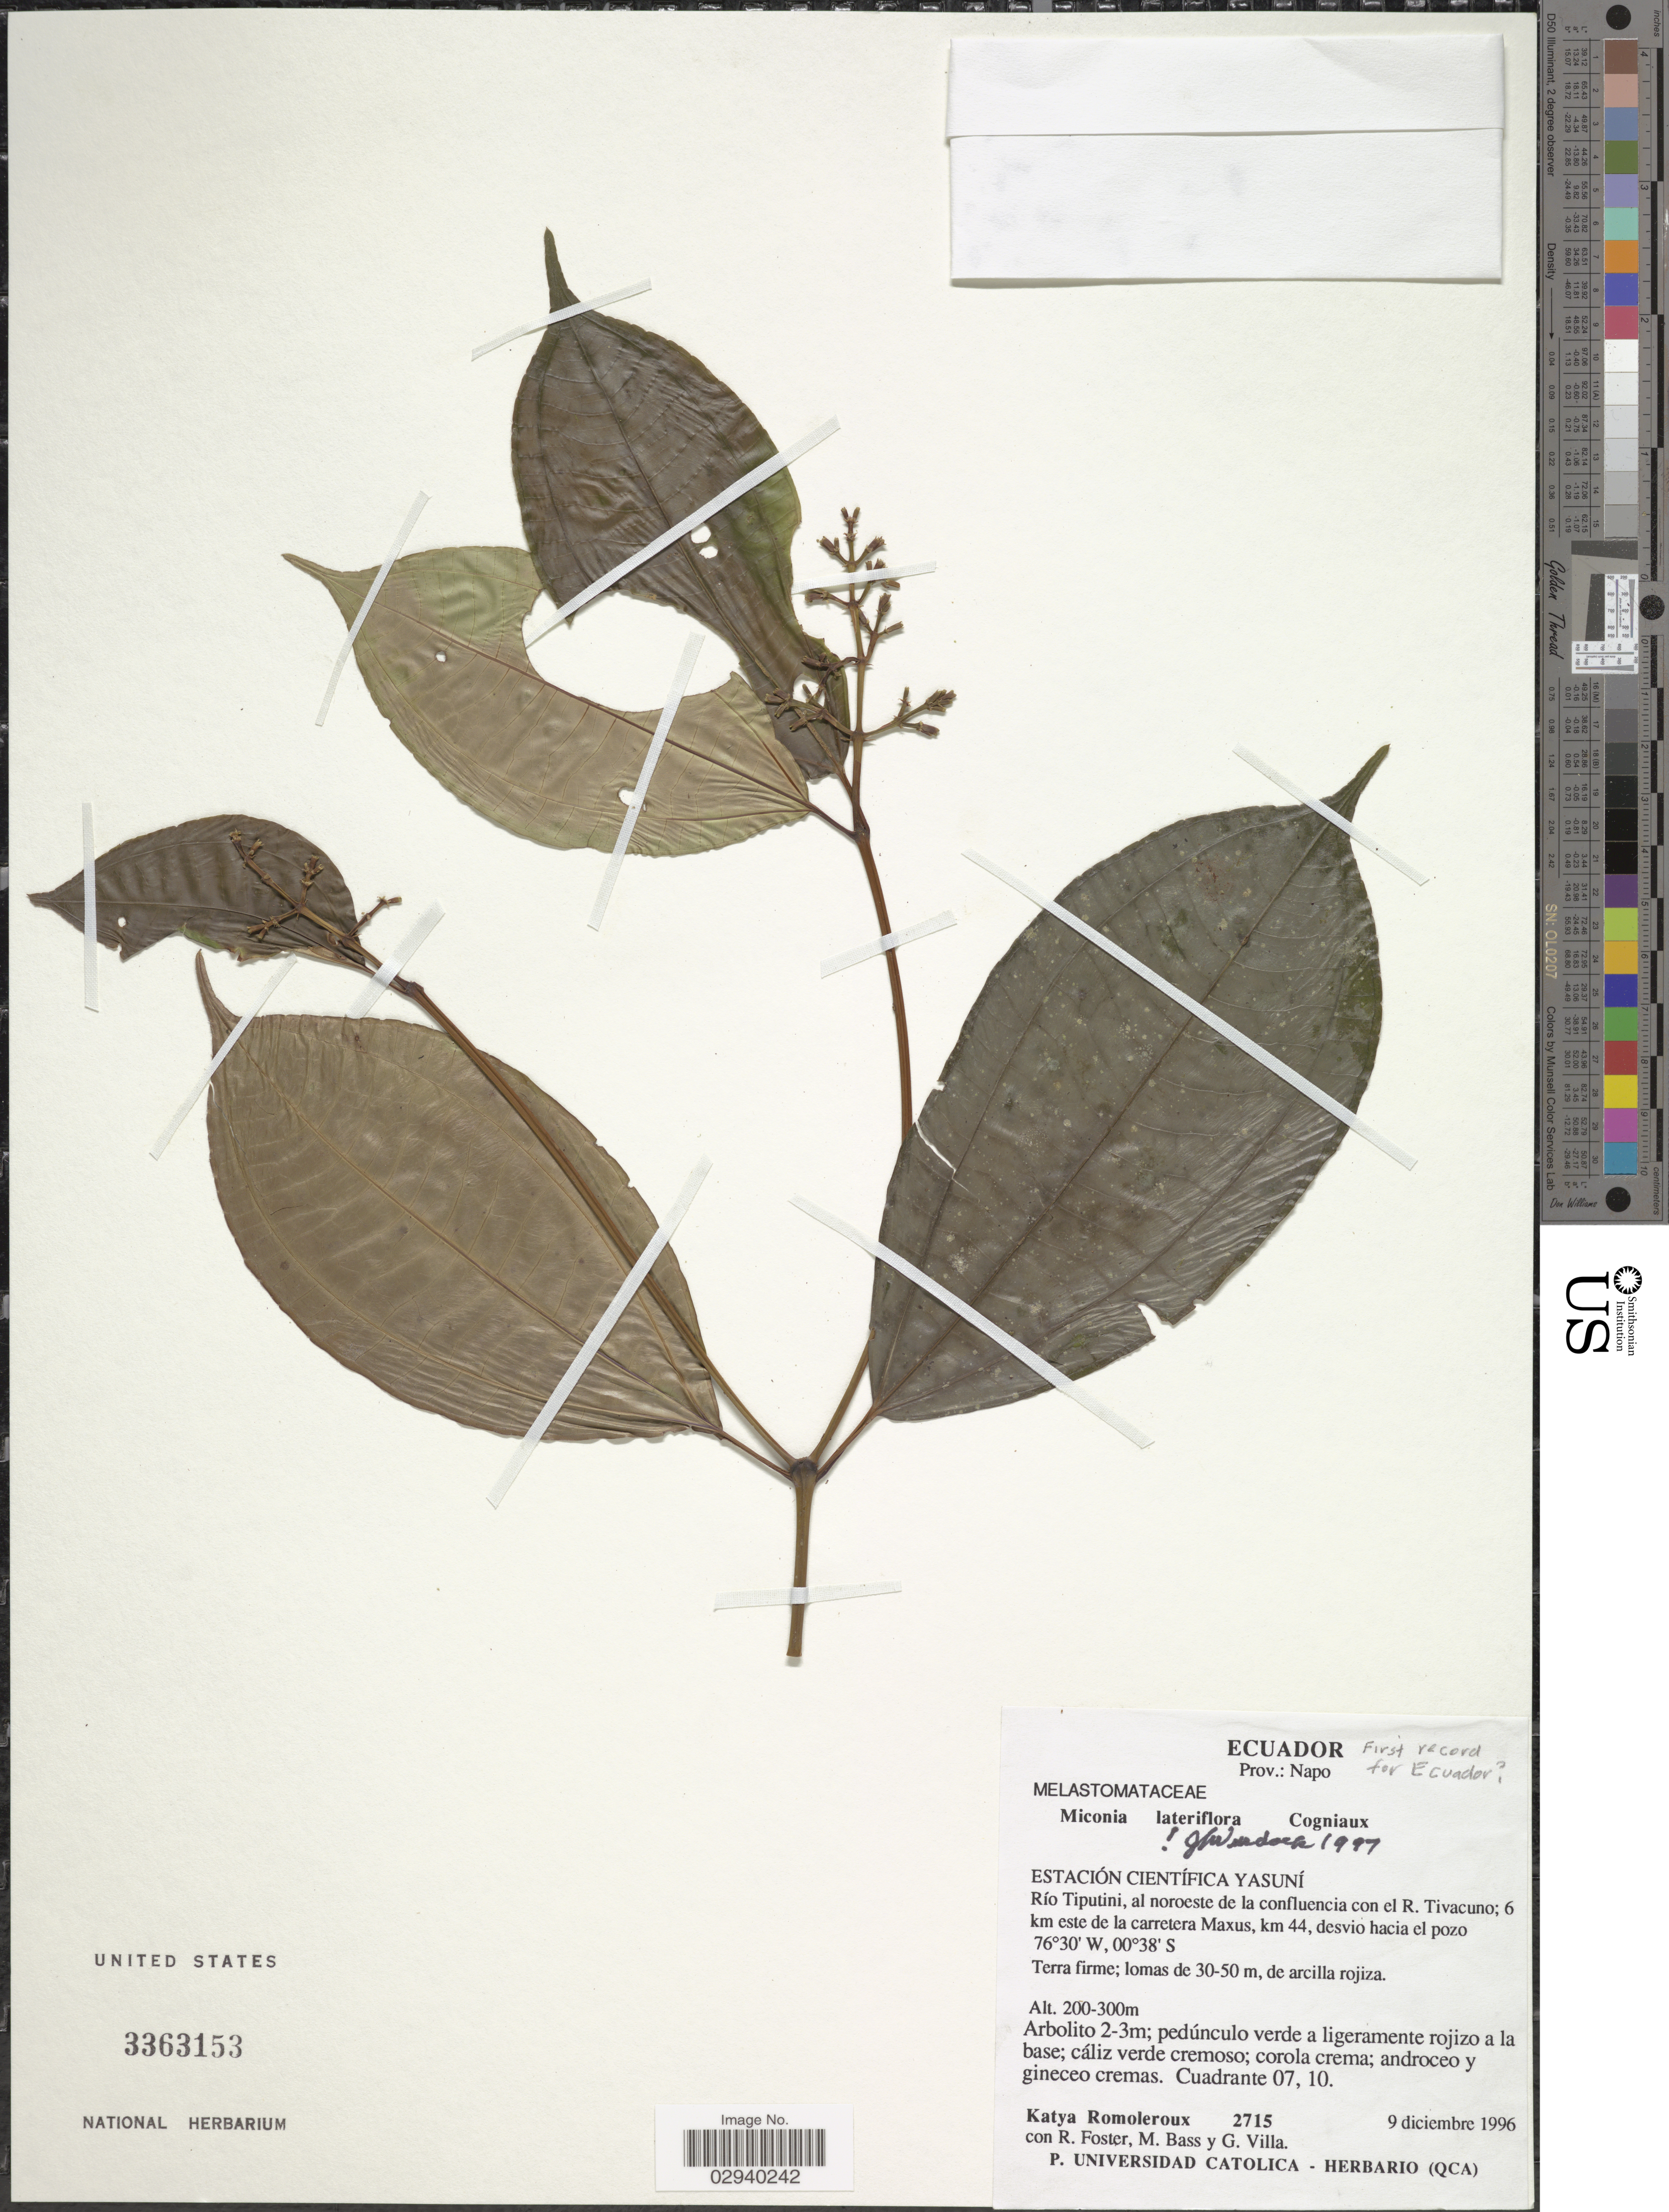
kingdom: Plantae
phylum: Tracheophyta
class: Magnoliopsida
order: Myrtales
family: Melastomataceae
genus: Miconia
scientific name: Miconia lateriflora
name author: Cogn.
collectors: K. Romoleroux, R. Foster, M. Bass & G. Villa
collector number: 2715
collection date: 1996-12-09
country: Ecuador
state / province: Napo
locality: Estación Científica Yasuní. Río Tiputini, al noroeste de la confluencia con el R. Tivacuno; 6 km este de la carretera Maxus, km 44, desvio hacia el pozo.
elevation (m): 200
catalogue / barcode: US 3363153